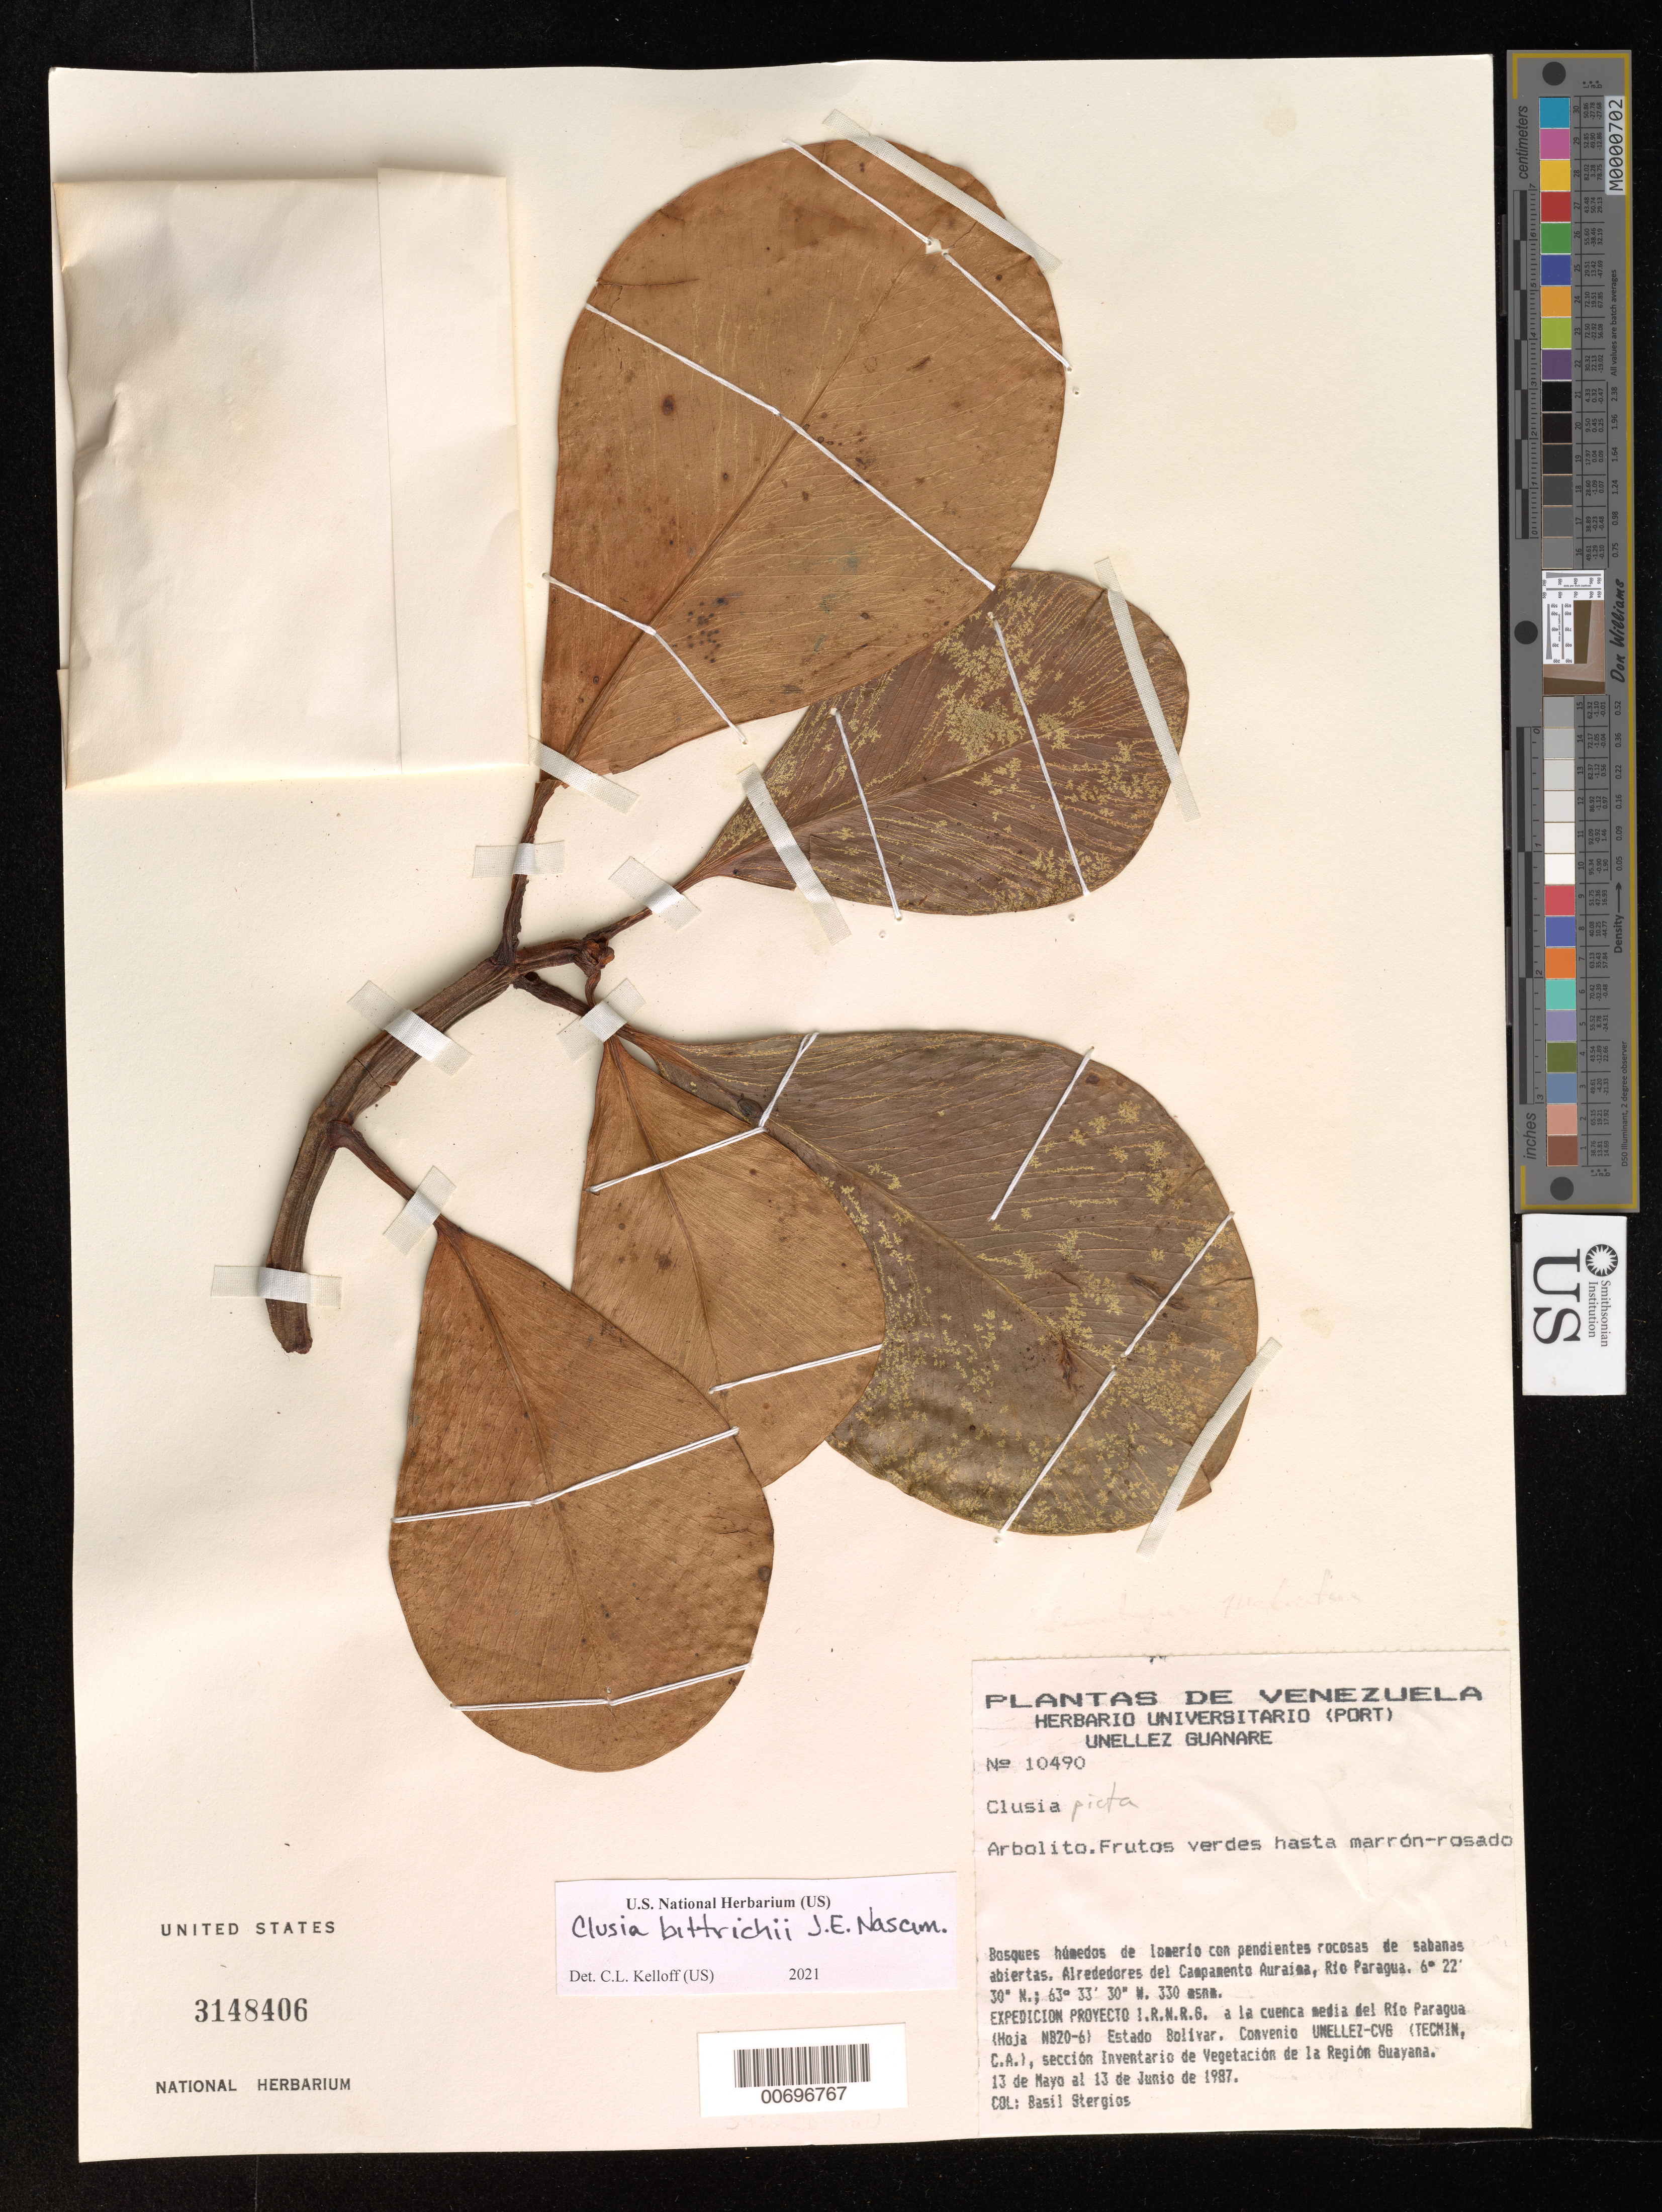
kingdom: Plantae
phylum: Tracheophyta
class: Magnoliopsida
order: Malpighiales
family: Clusiaceae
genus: Clusia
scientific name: Clusia bittrichii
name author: J.E. Nascim.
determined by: Kelloff, C. L.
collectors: B. G. Stergios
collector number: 10490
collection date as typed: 13-May-87 to 13-Jun-87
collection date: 1987-05-13/1987-06-13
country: Venezuela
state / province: Bolívar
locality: Río Paragua, Campamento Auraima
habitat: Bosques humedos de lomerio con pendientes rocosas de sabanas abiertas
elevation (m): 330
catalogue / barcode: US 3148406